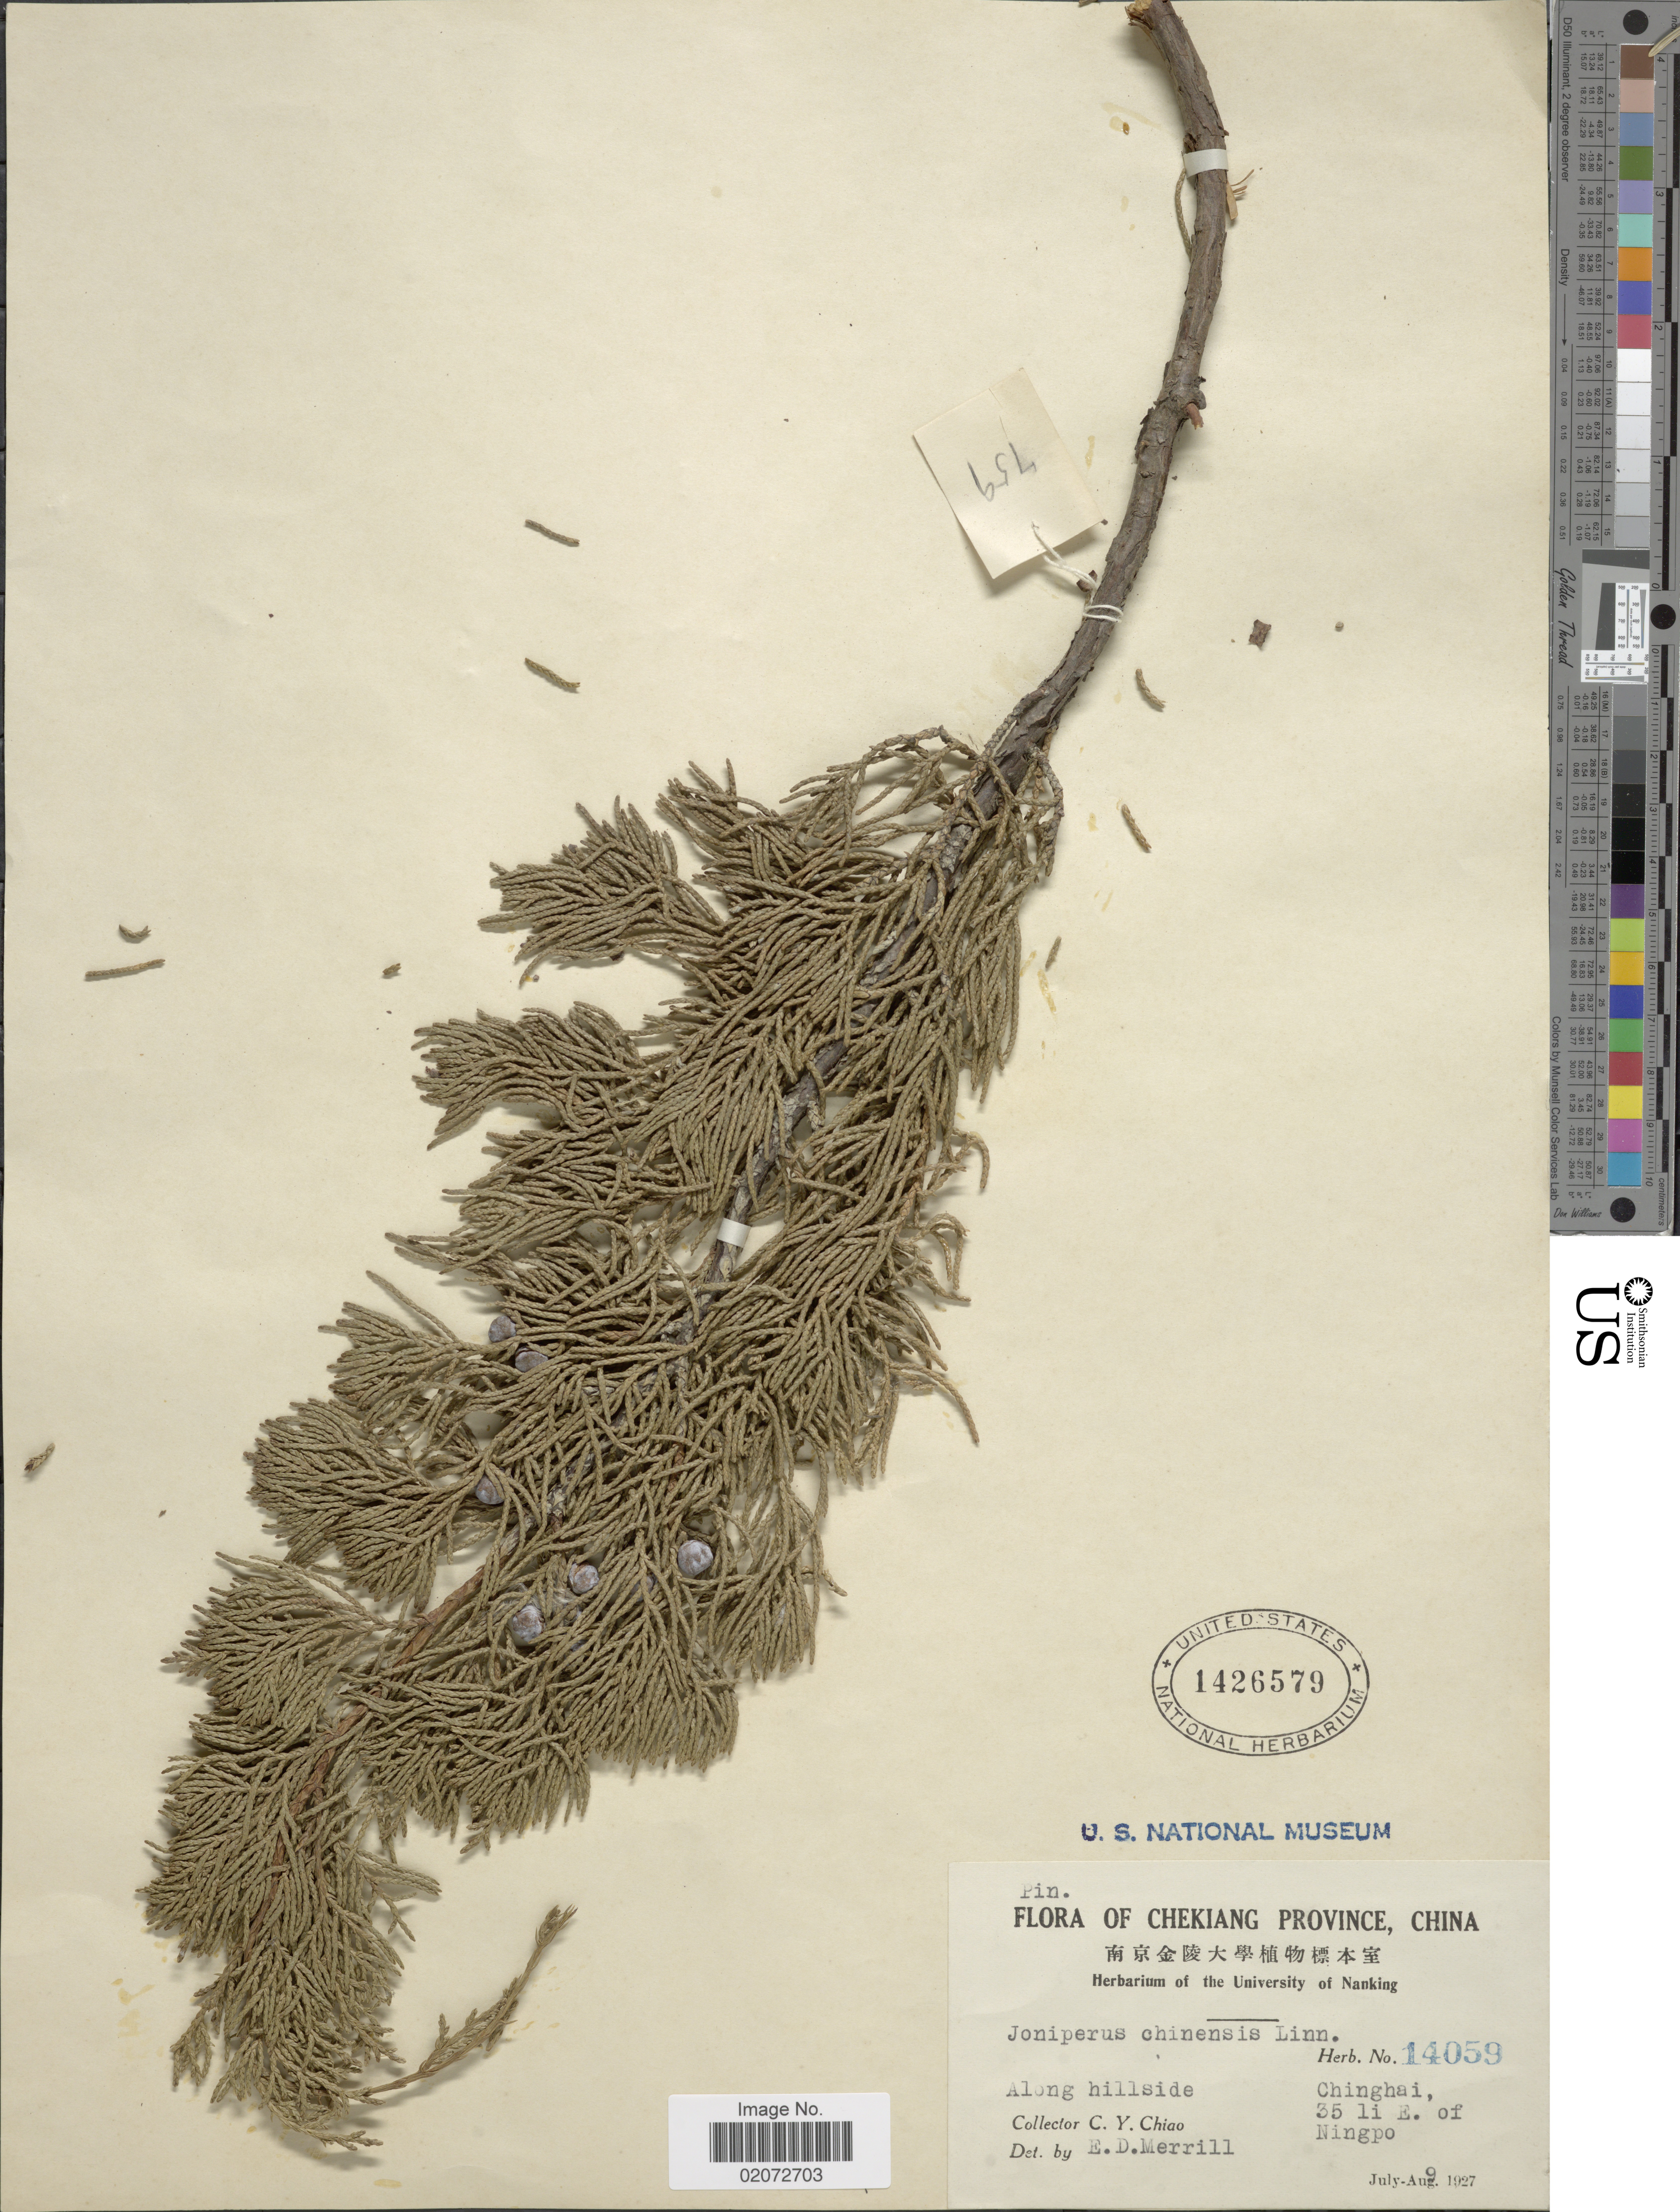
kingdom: Plantae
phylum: Tracheophyta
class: Pinopsida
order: Pinales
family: Cupressaceae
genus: Juniperus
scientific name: Juniperus chinensis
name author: L.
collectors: C. Y. Chiao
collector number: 14059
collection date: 1927-07-09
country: China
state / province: Zhejiang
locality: Chekiang Province, Along hillside, Chinghai, 35 li. E. of Ningpo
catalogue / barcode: US 1426579